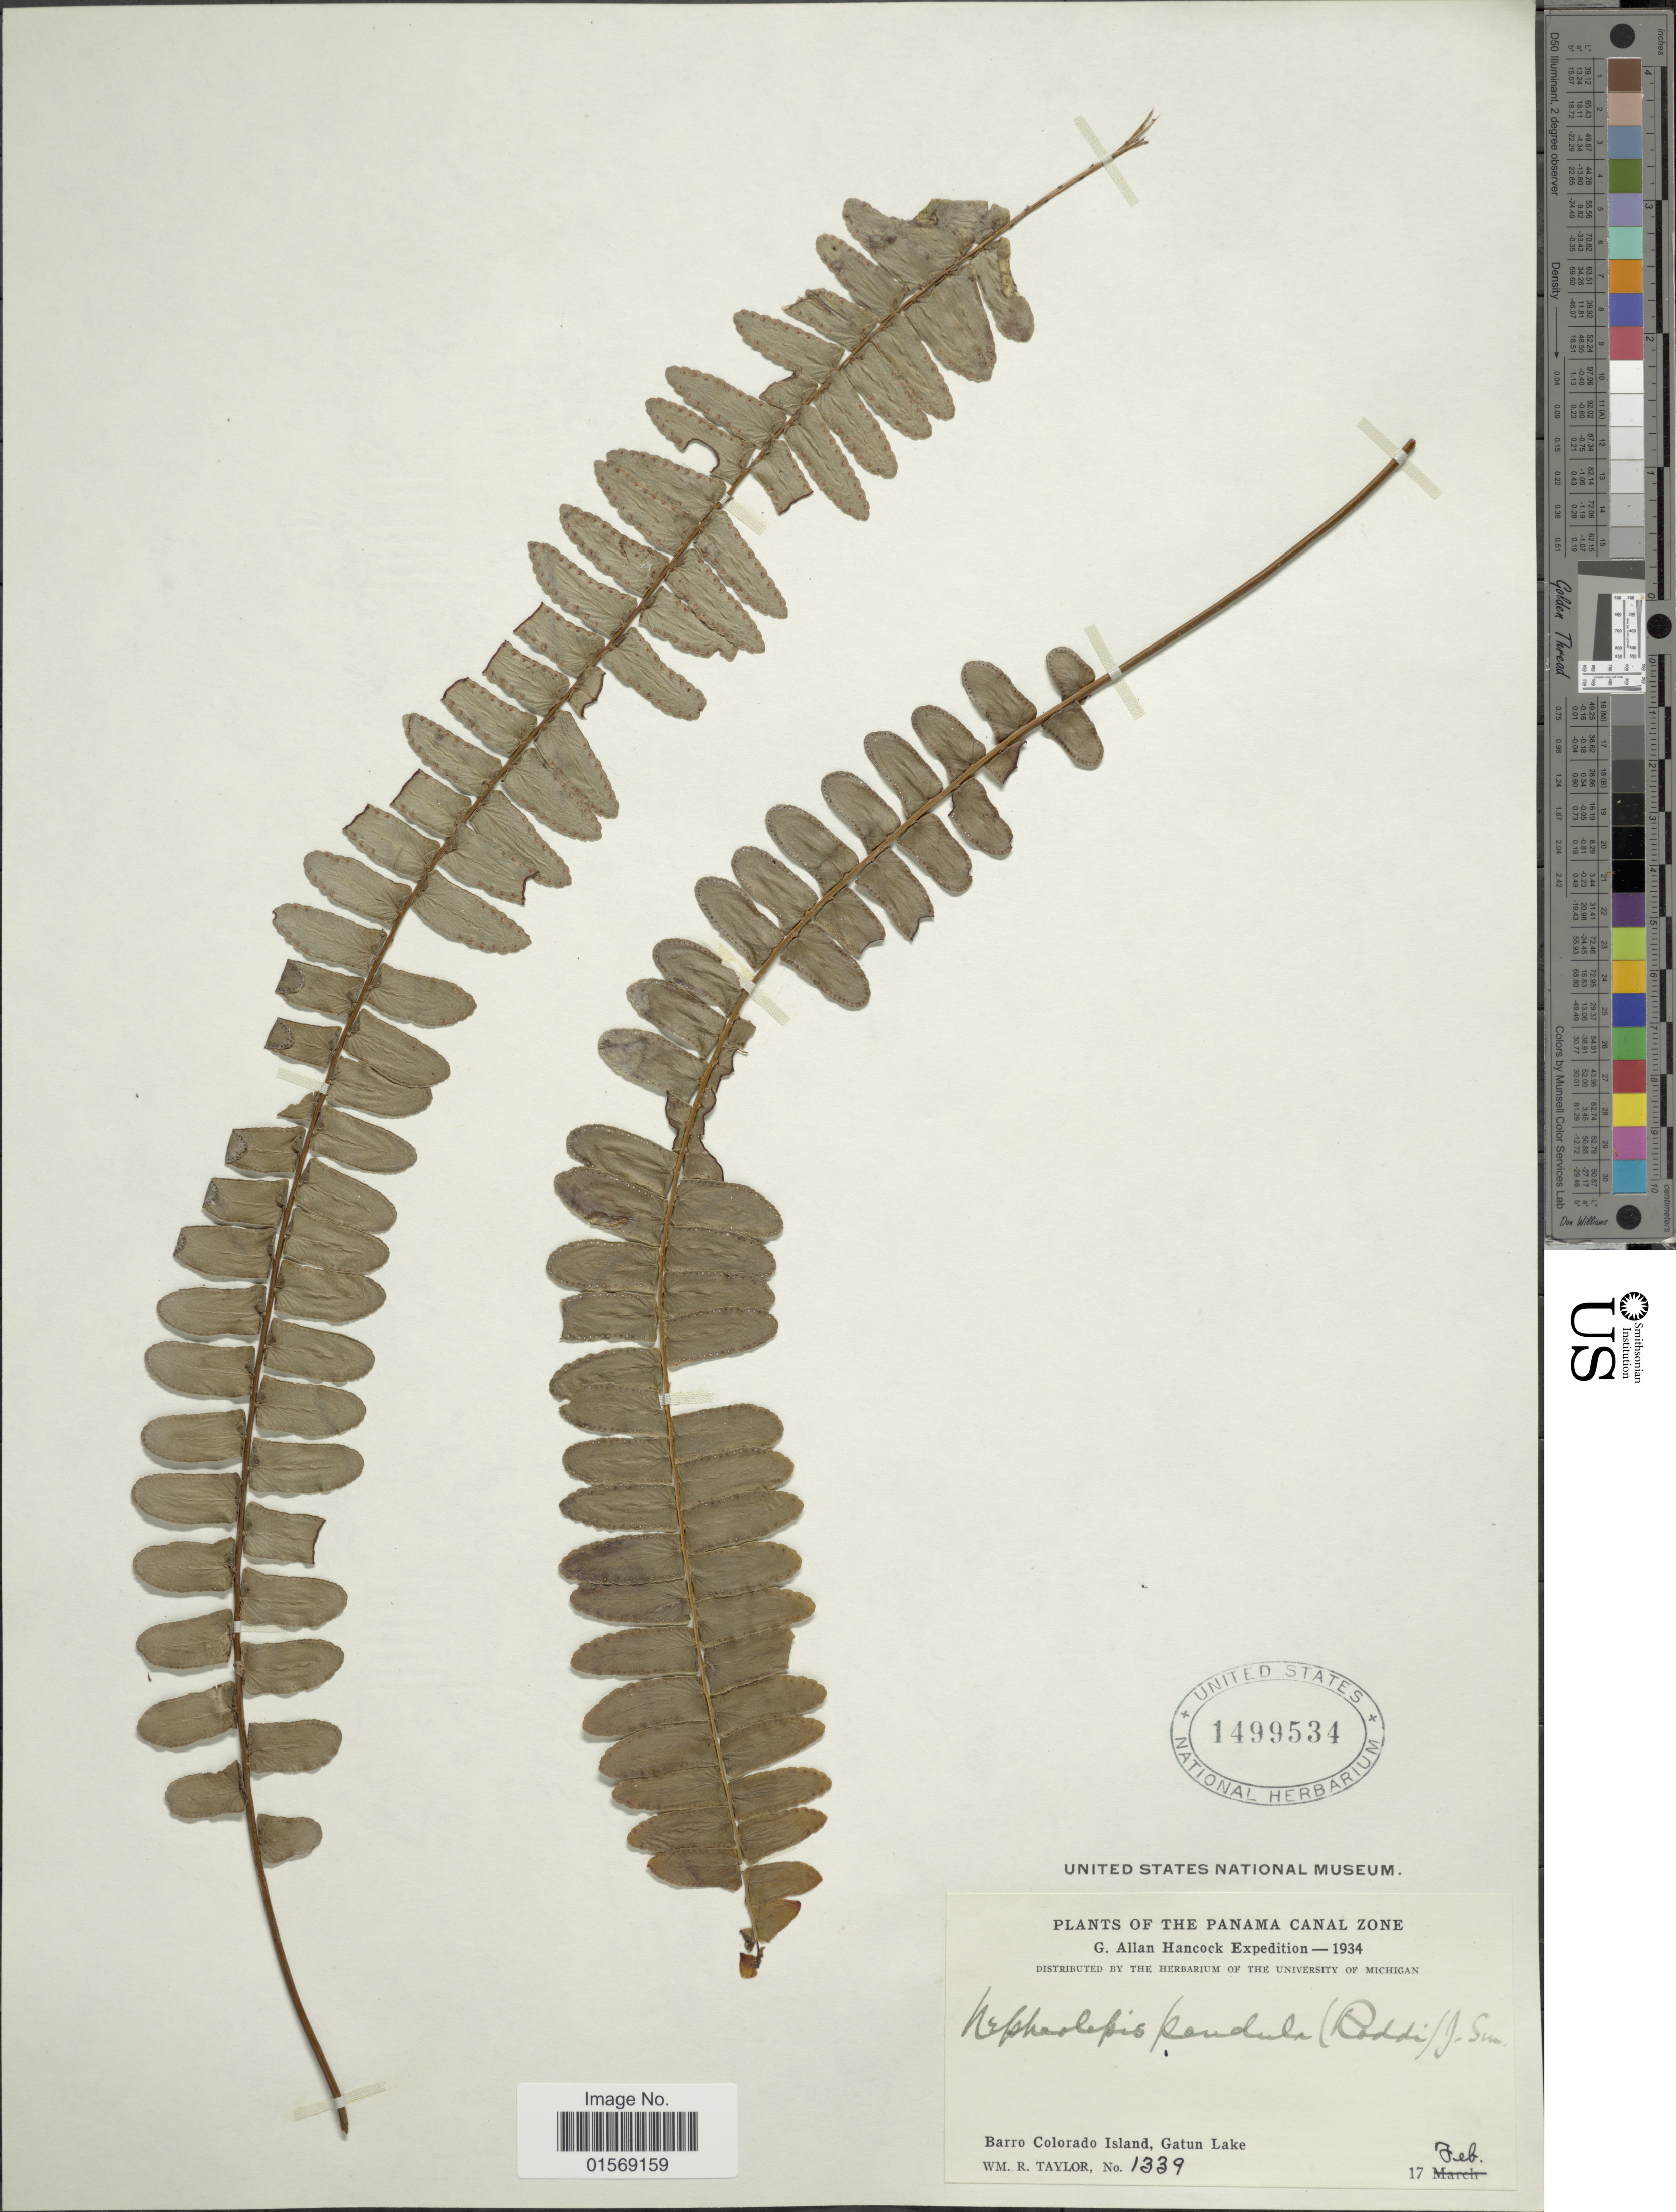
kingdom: Plantae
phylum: Tracheophyta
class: Polypodiopsida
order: Polypodiales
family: Nephrolepidaceae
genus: Nephrolepis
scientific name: Nephrolepis pendula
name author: (Raddi) J. Sm.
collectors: W. R. Taylor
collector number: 1339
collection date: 1934-02-17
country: Panama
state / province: Panamá Oeste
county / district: Canal Zone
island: Barro Colorado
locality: Panama Canal Zone. Barro Colorado Island. Gatun Lake.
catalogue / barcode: US 1499534